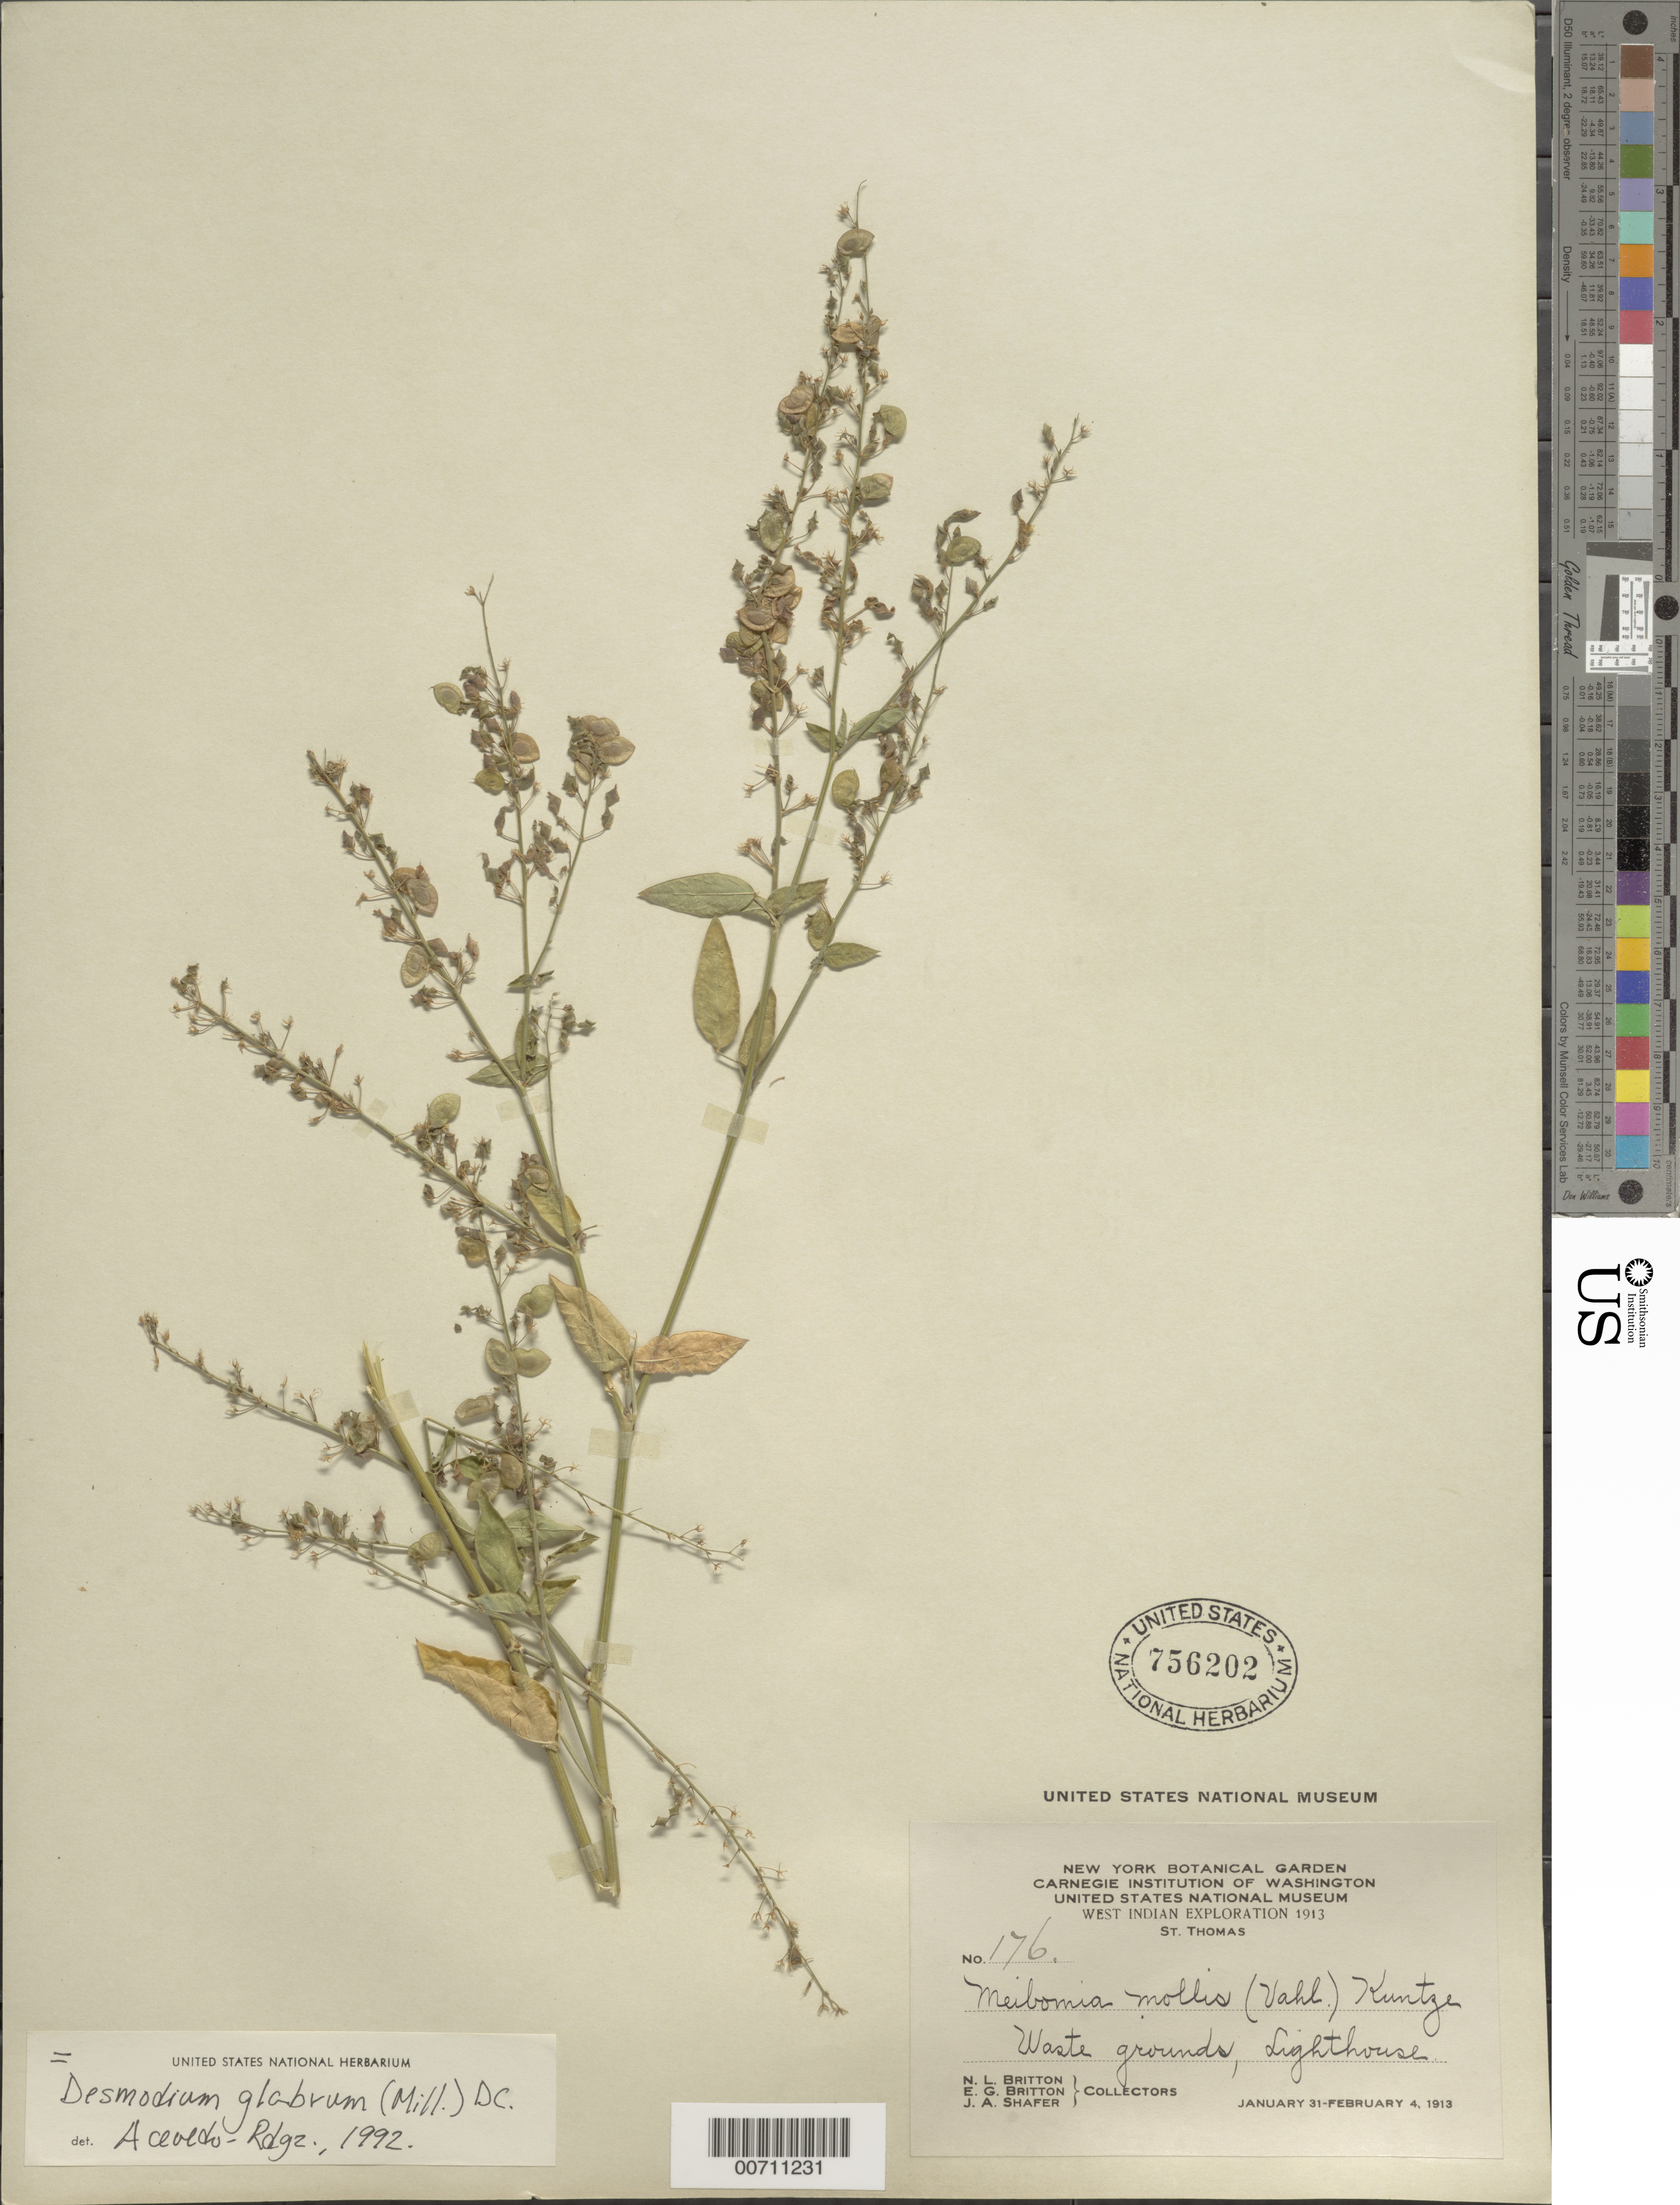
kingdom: Plantae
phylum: Tracheophyta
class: Magnoliopsida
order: Fabales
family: Fabaceae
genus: Desmodium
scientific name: Desmodium glabrum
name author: (Mill.) DC.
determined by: Acevedo-Rodríguez, P., (BOT), Smithsonian Institution - National Museum of Natural History (UNITED STATES)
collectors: N. Britton, E. G. Britton & J. A. Shafer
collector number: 176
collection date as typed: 31 Jan 1913 to 04 Feb 1913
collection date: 1913-01-31/1913-02-04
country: U.S. Virgin Islands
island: St. Thomas Island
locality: Lighthouse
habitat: Waste grounds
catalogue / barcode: US 756202